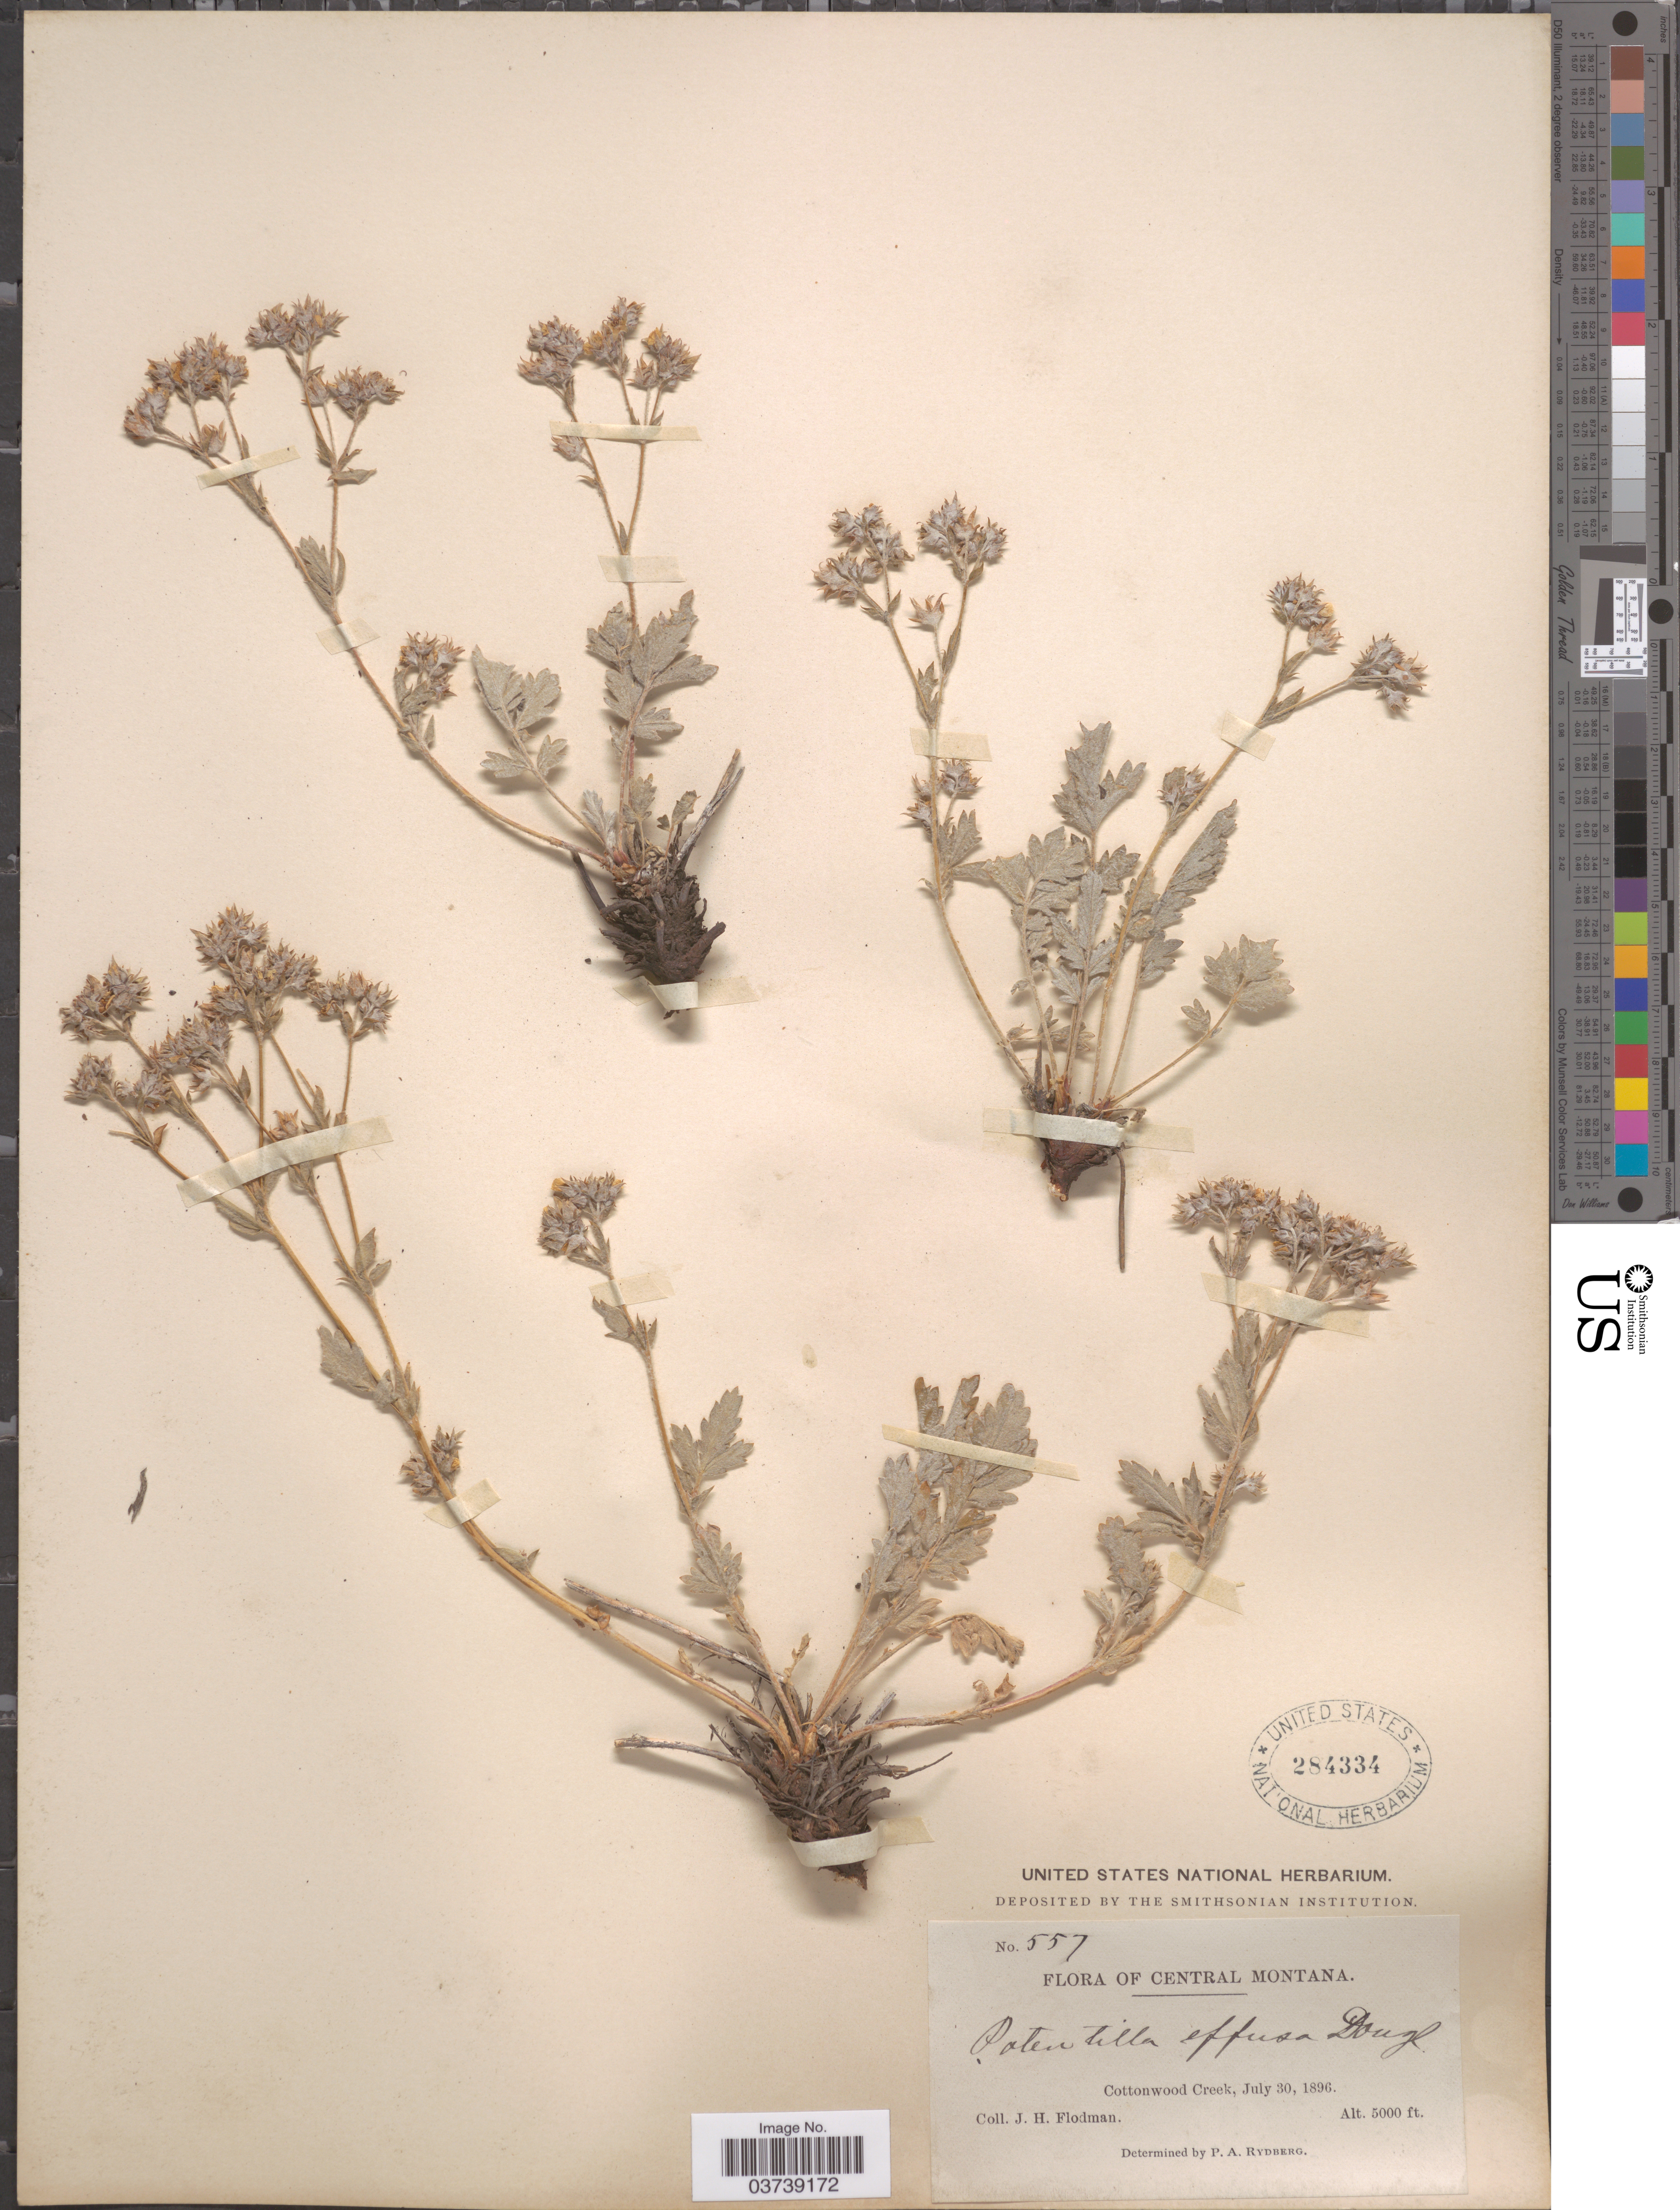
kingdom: Plantae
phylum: Tracheophyta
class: Magnoliopsida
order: Rosales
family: Rosaceae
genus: Potentilla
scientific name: Potentilla effusa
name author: Douglas ex Lehm.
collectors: J. Flodman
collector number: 557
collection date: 1896-07-30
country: United States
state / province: Montana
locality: Central Montana. Cottonwood Creek.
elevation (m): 1524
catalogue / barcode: US 284334